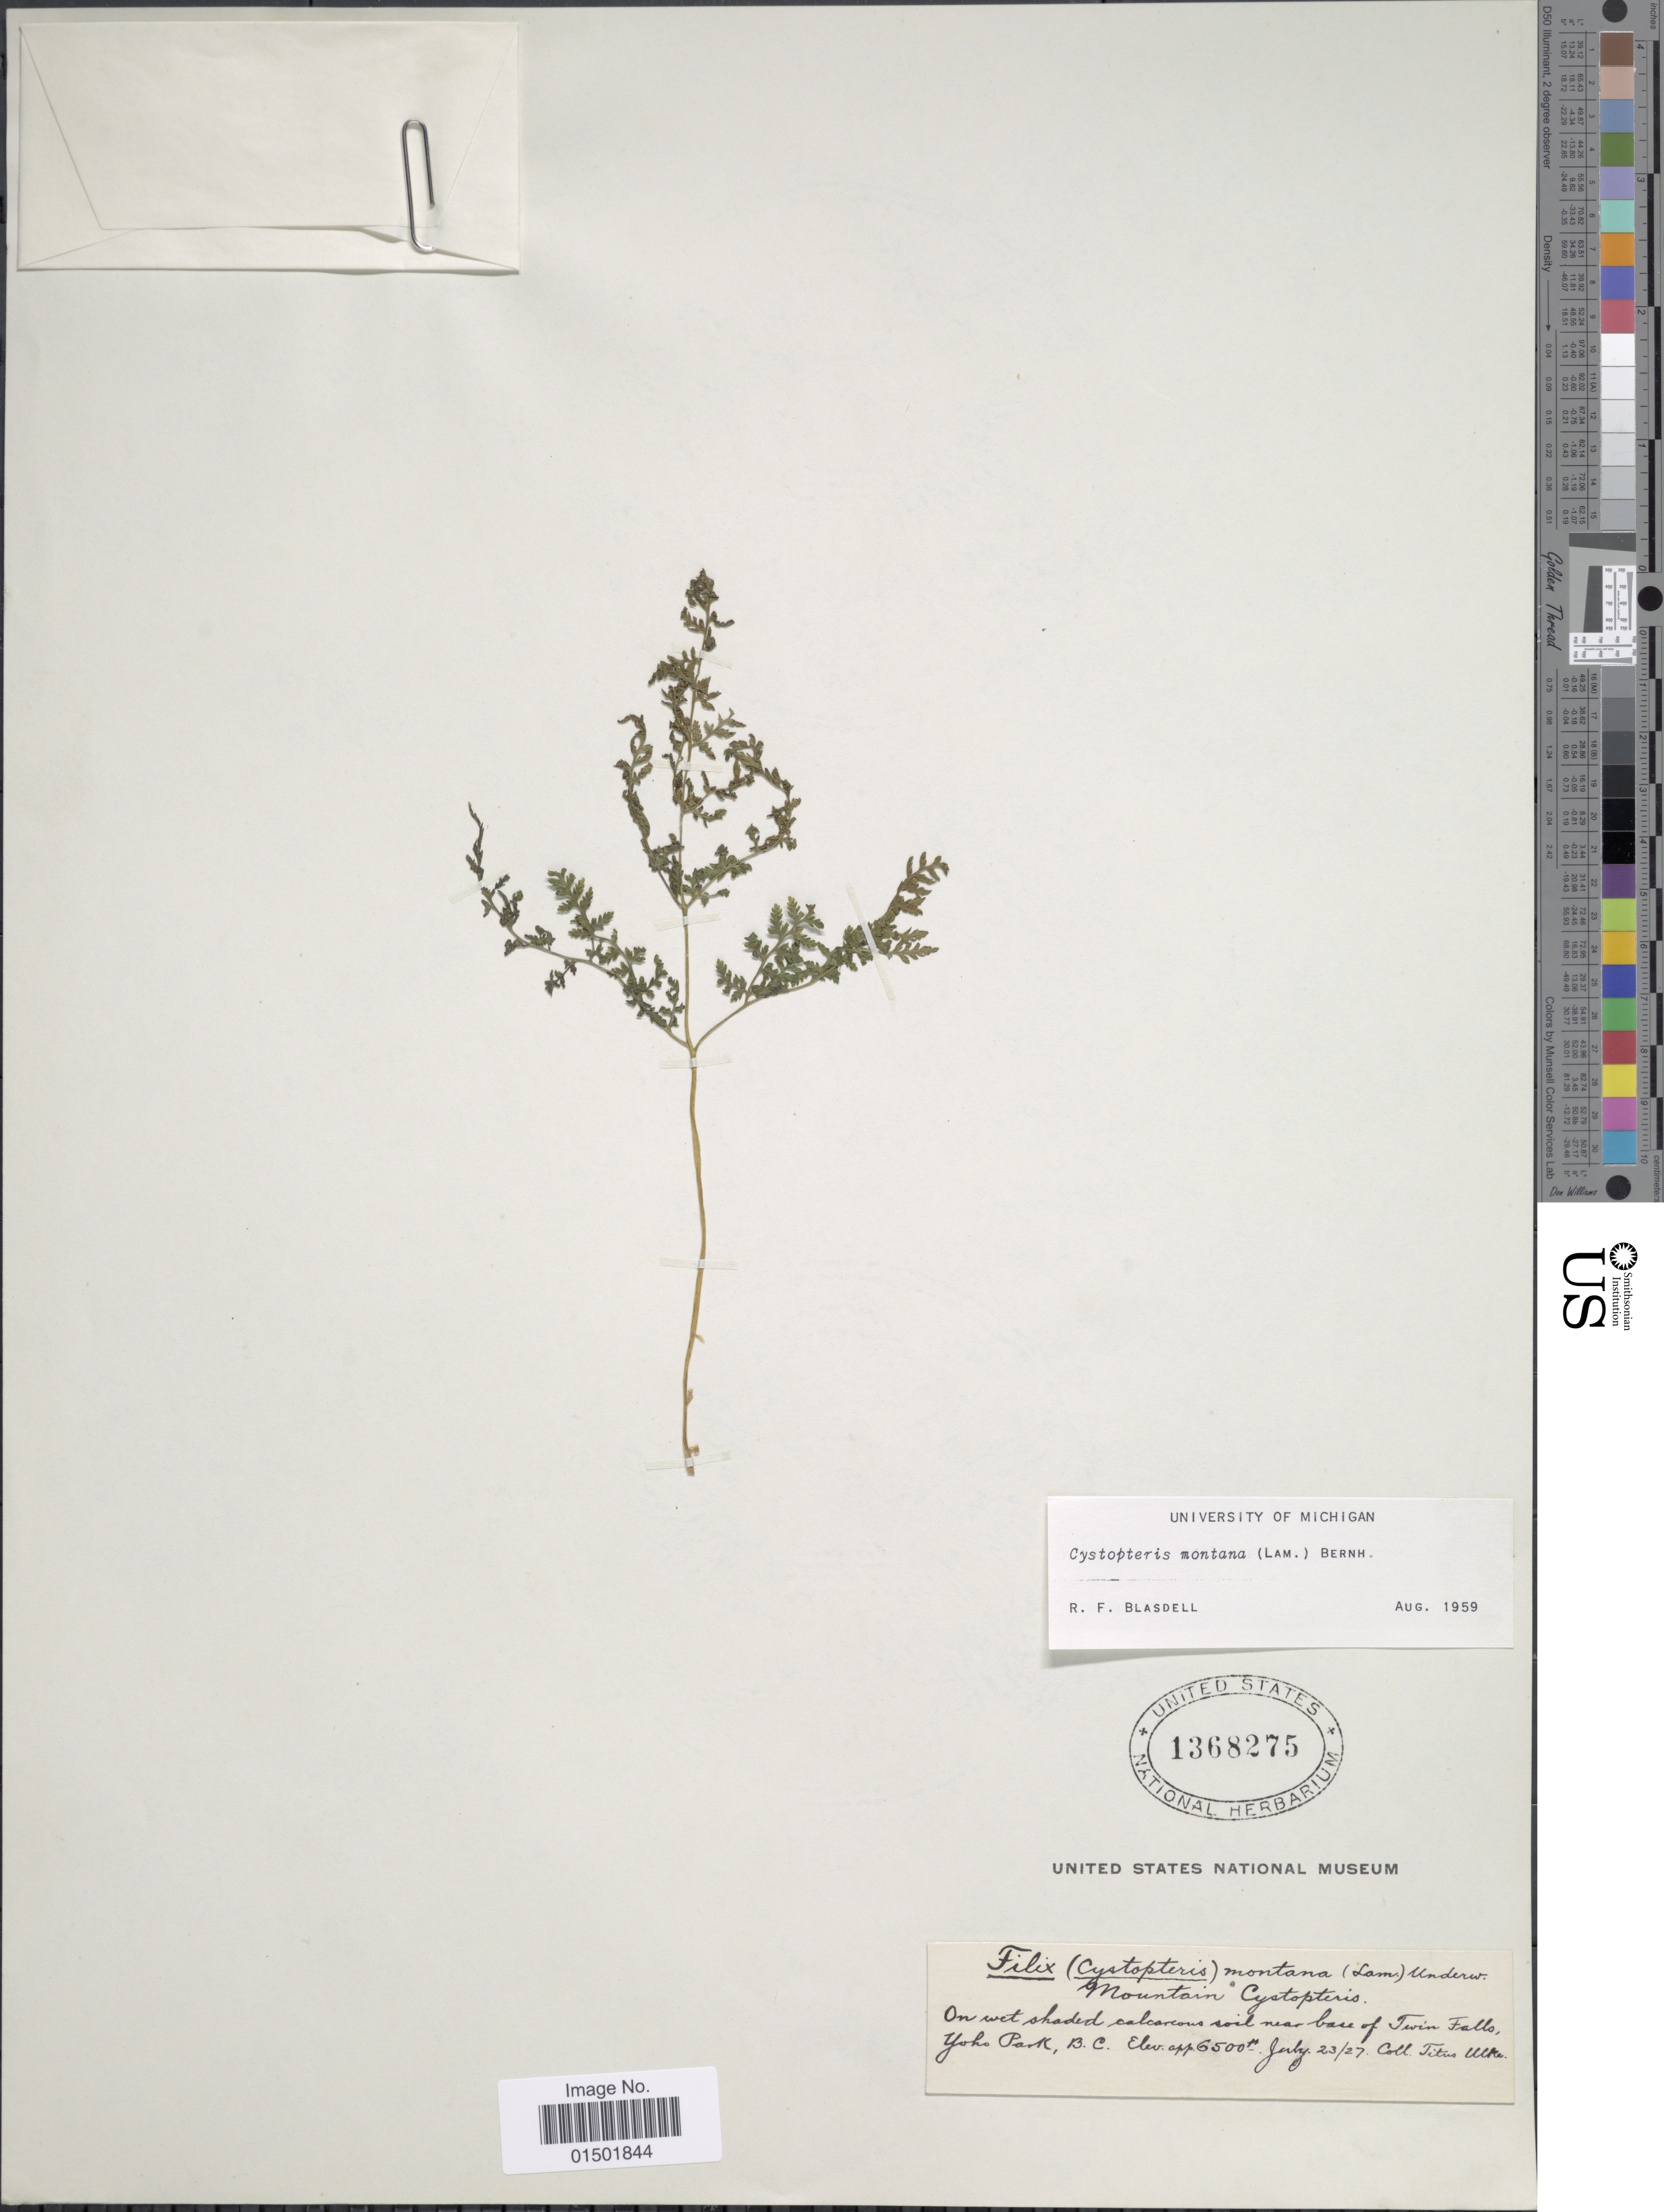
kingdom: Plantae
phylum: Tracheophyta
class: Polypodiopsida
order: Polypodiales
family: Cystopteridaceae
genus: Cystopteris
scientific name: Cystopteris montana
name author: (Lam.) Desv.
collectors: T. Ulke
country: Canada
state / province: British Columbia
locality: On wet shaded calcarcous soil near base of Twin Falls, Yoho Park, B.C.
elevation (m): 1981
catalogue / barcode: US 1368275